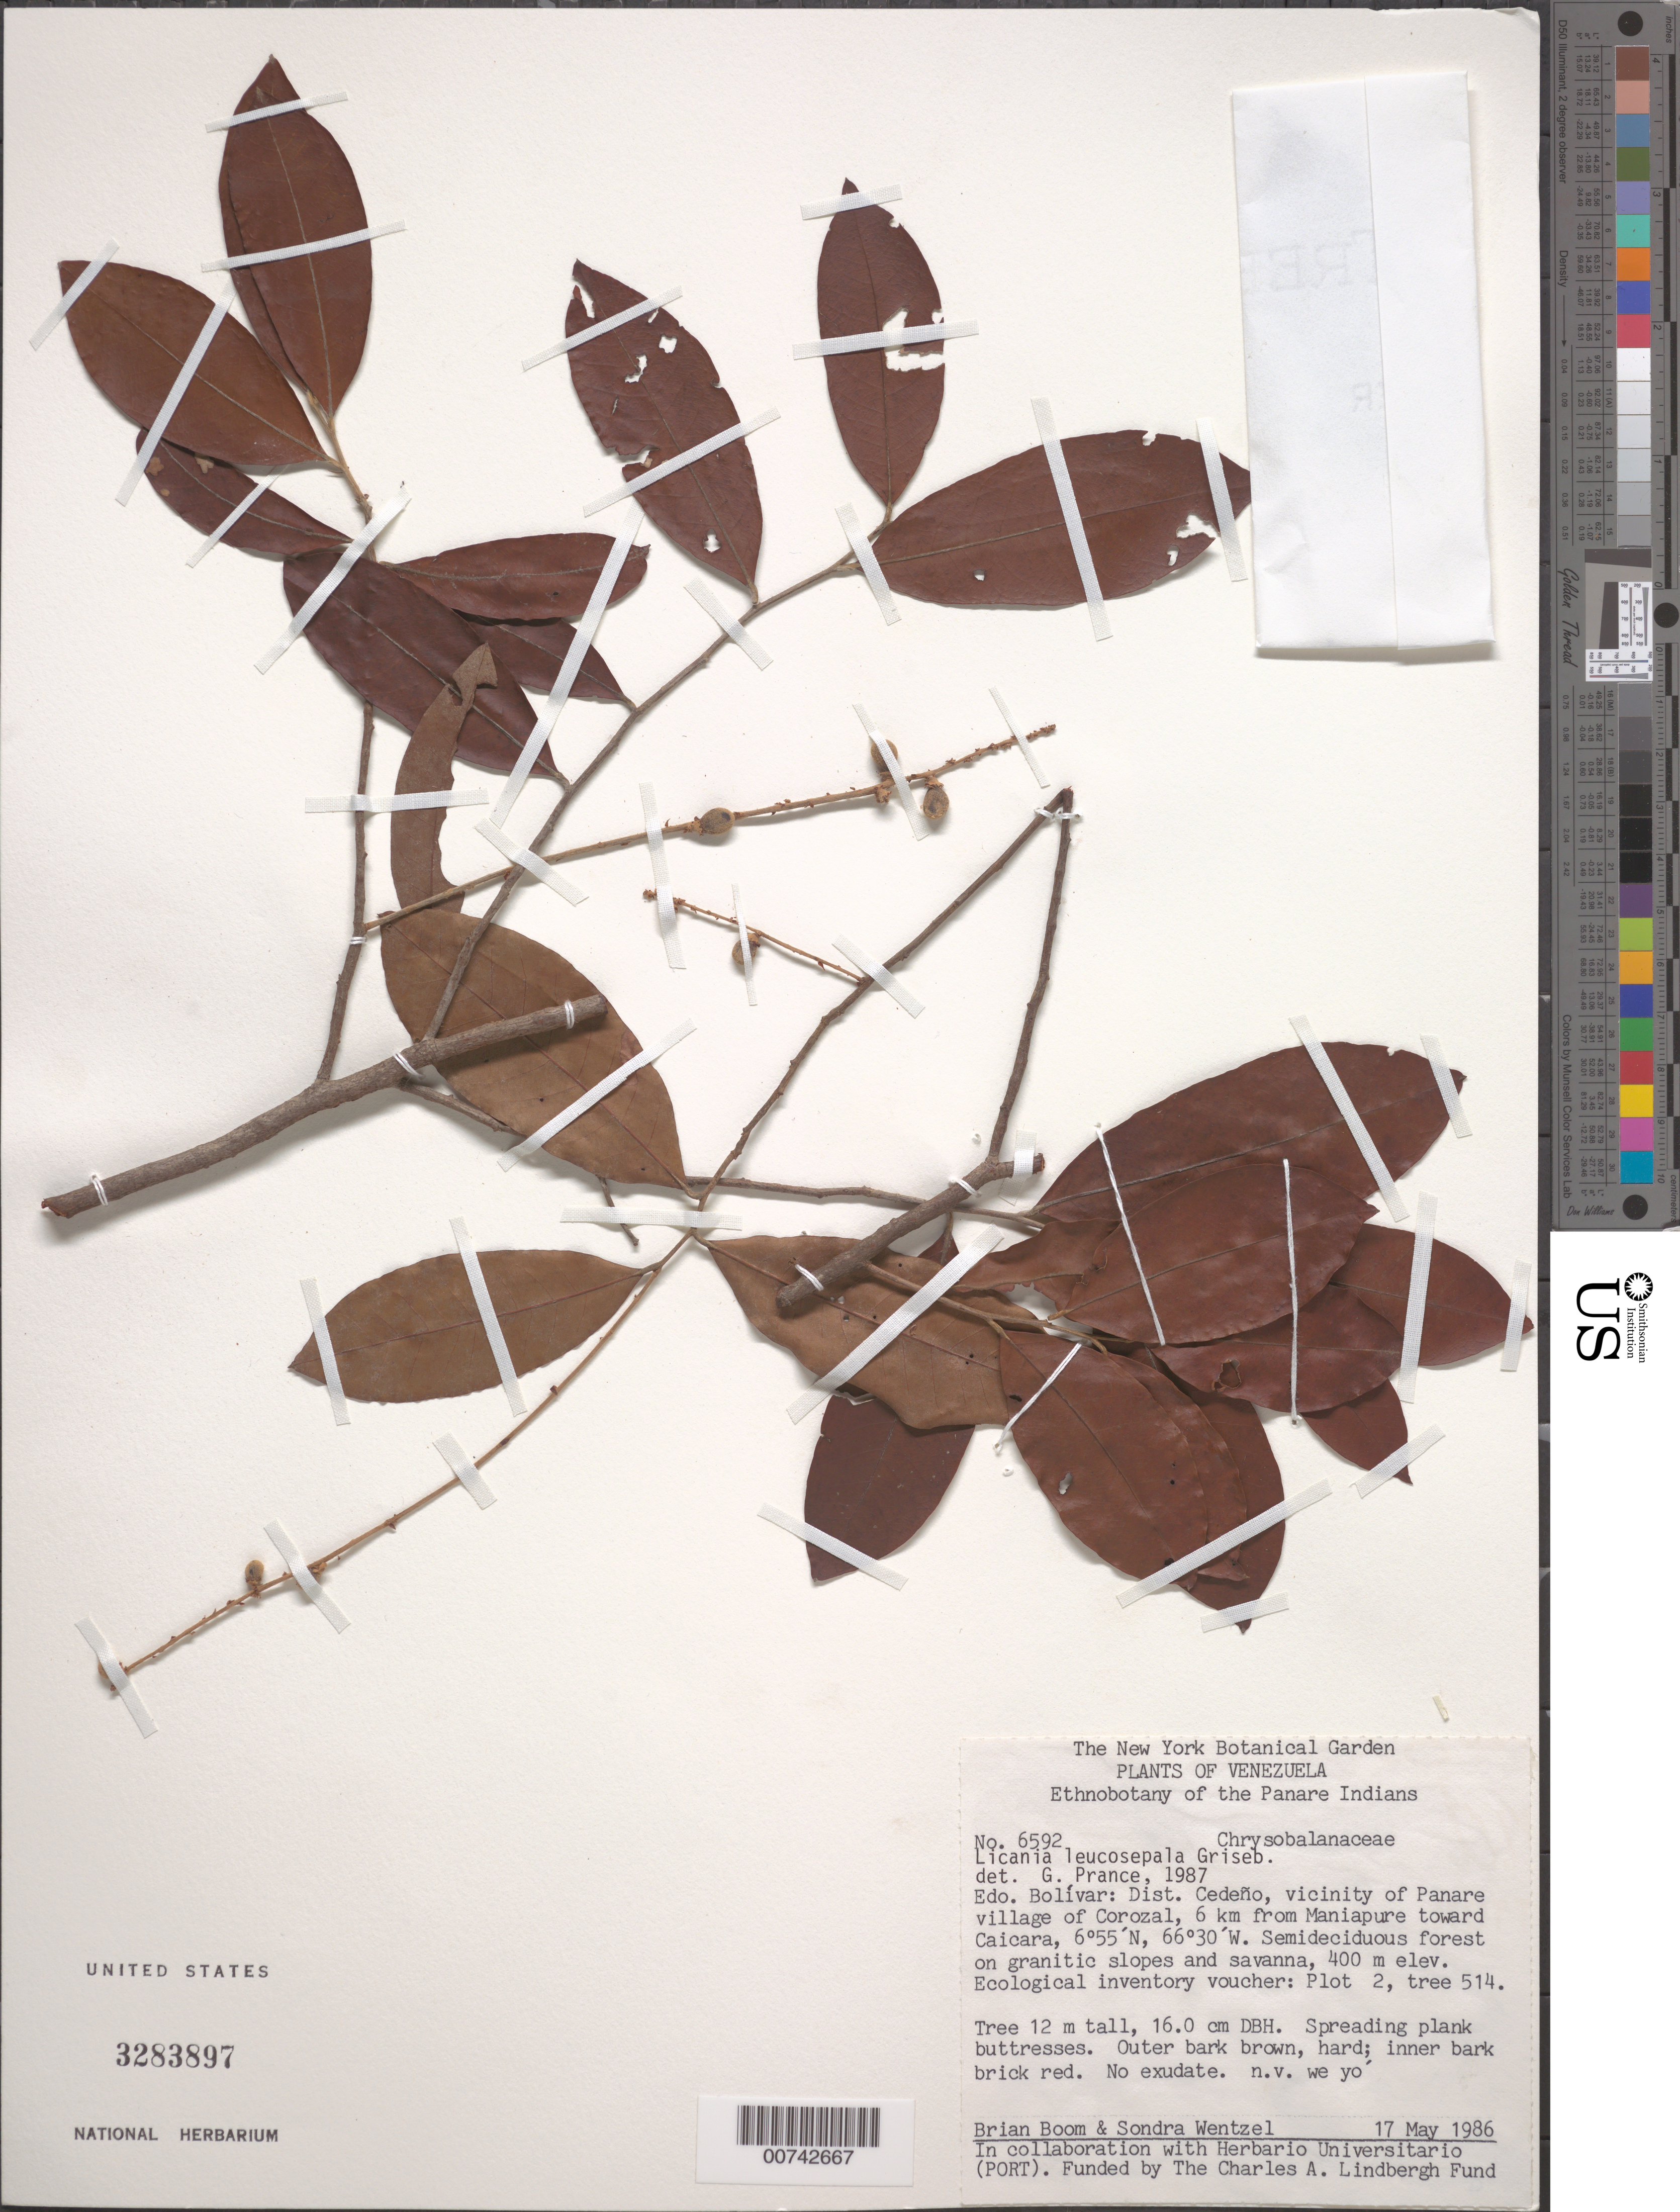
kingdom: Plantae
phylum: Tracheophyta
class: Magnoliopsida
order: Malpighiales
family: Chrysobalanaceae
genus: Moquilea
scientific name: Moquilea leucosepala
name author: (Griseb.) R.O. Williams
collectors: B. M. Boom & S. Wentzel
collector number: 6592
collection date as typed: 17-May-86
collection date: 1986-05-17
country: Venezuela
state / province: Bolívar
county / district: Cedeño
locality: Panare village of Corozal, vic., 6 km from Maniapure toward Caicara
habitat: Semideciduous forest on granitic slopes and savanna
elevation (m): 400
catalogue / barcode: US 3283897